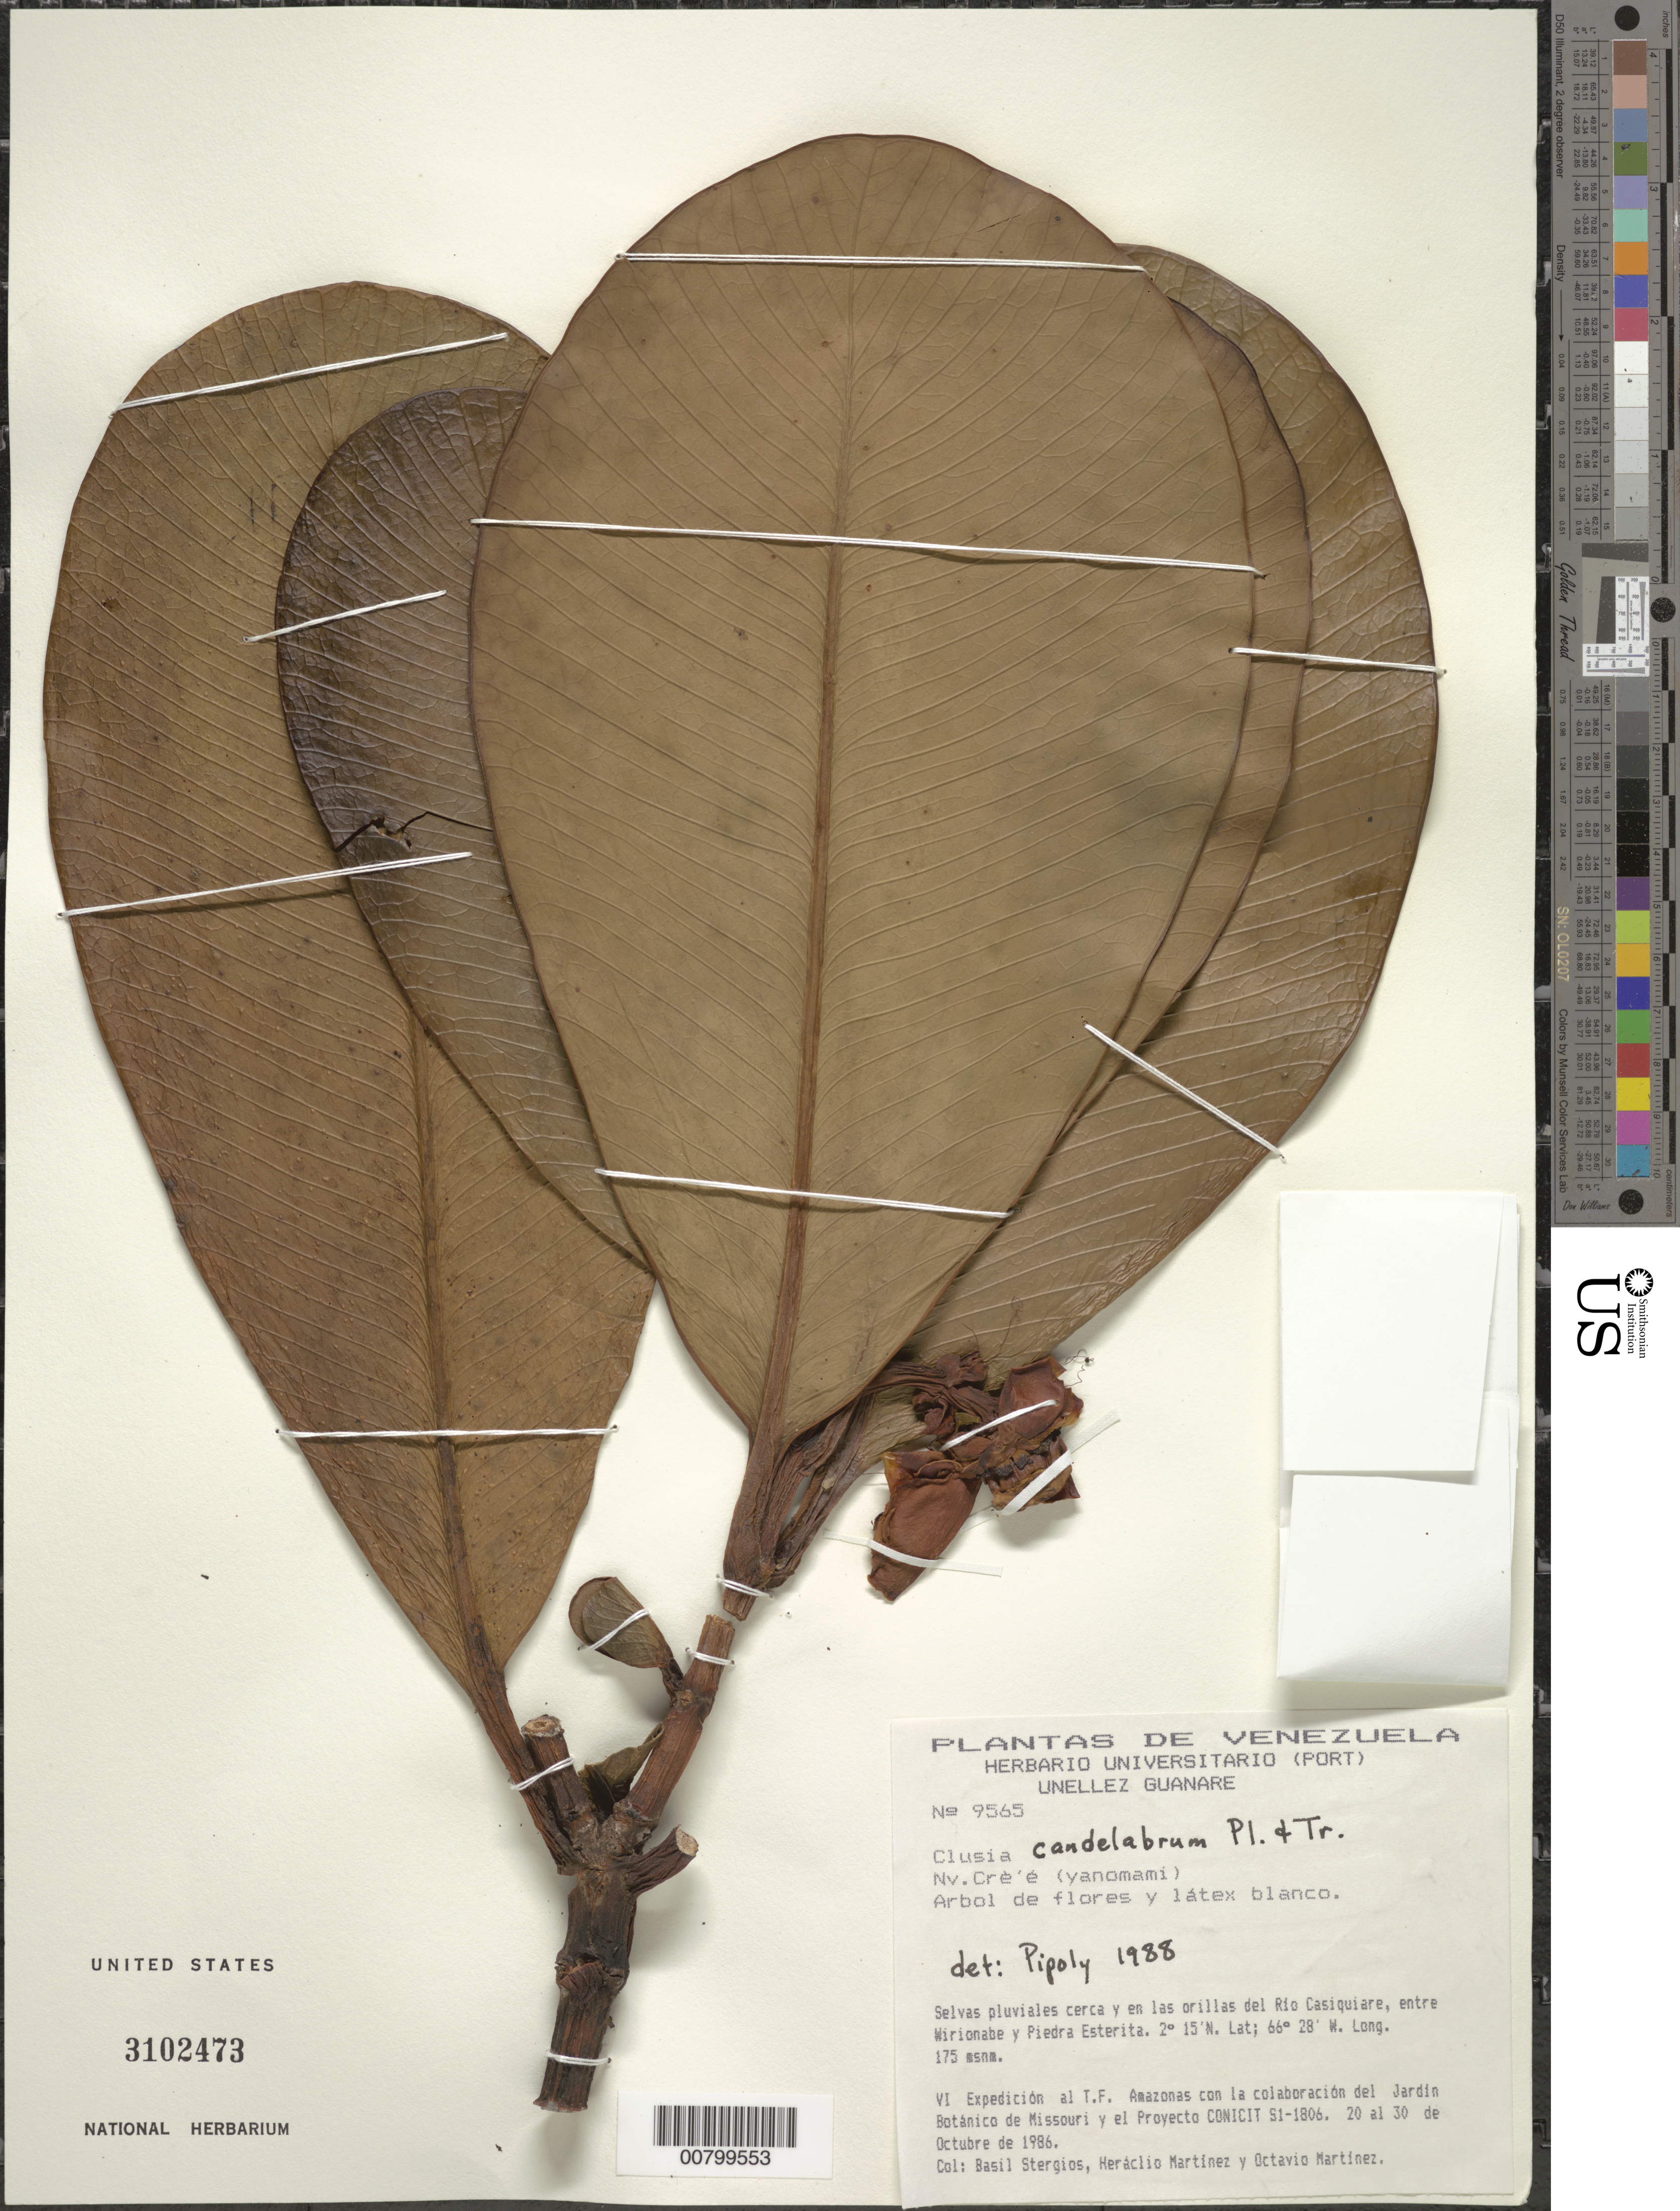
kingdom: Plantae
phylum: Tracheophyta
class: Magnoliopsida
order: Malpighiales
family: Clusiaceae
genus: Clusia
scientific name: Clusia candelabrum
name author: Planch. & Triana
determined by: Pipoly, J. J., III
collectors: B. G. Stergios, H. Martinez & O. Martínez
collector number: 9565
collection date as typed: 20-Oct-86 to 30-Oct-86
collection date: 1986-10-20/1986-10-30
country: Venezuela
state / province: Amazonas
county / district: Río Negro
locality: Río Casiquiare, entre Wiríonabe y Piedra Esterita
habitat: Selvas pluviales cerca y a las orillas del río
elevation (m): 175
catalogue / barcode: US 3102473